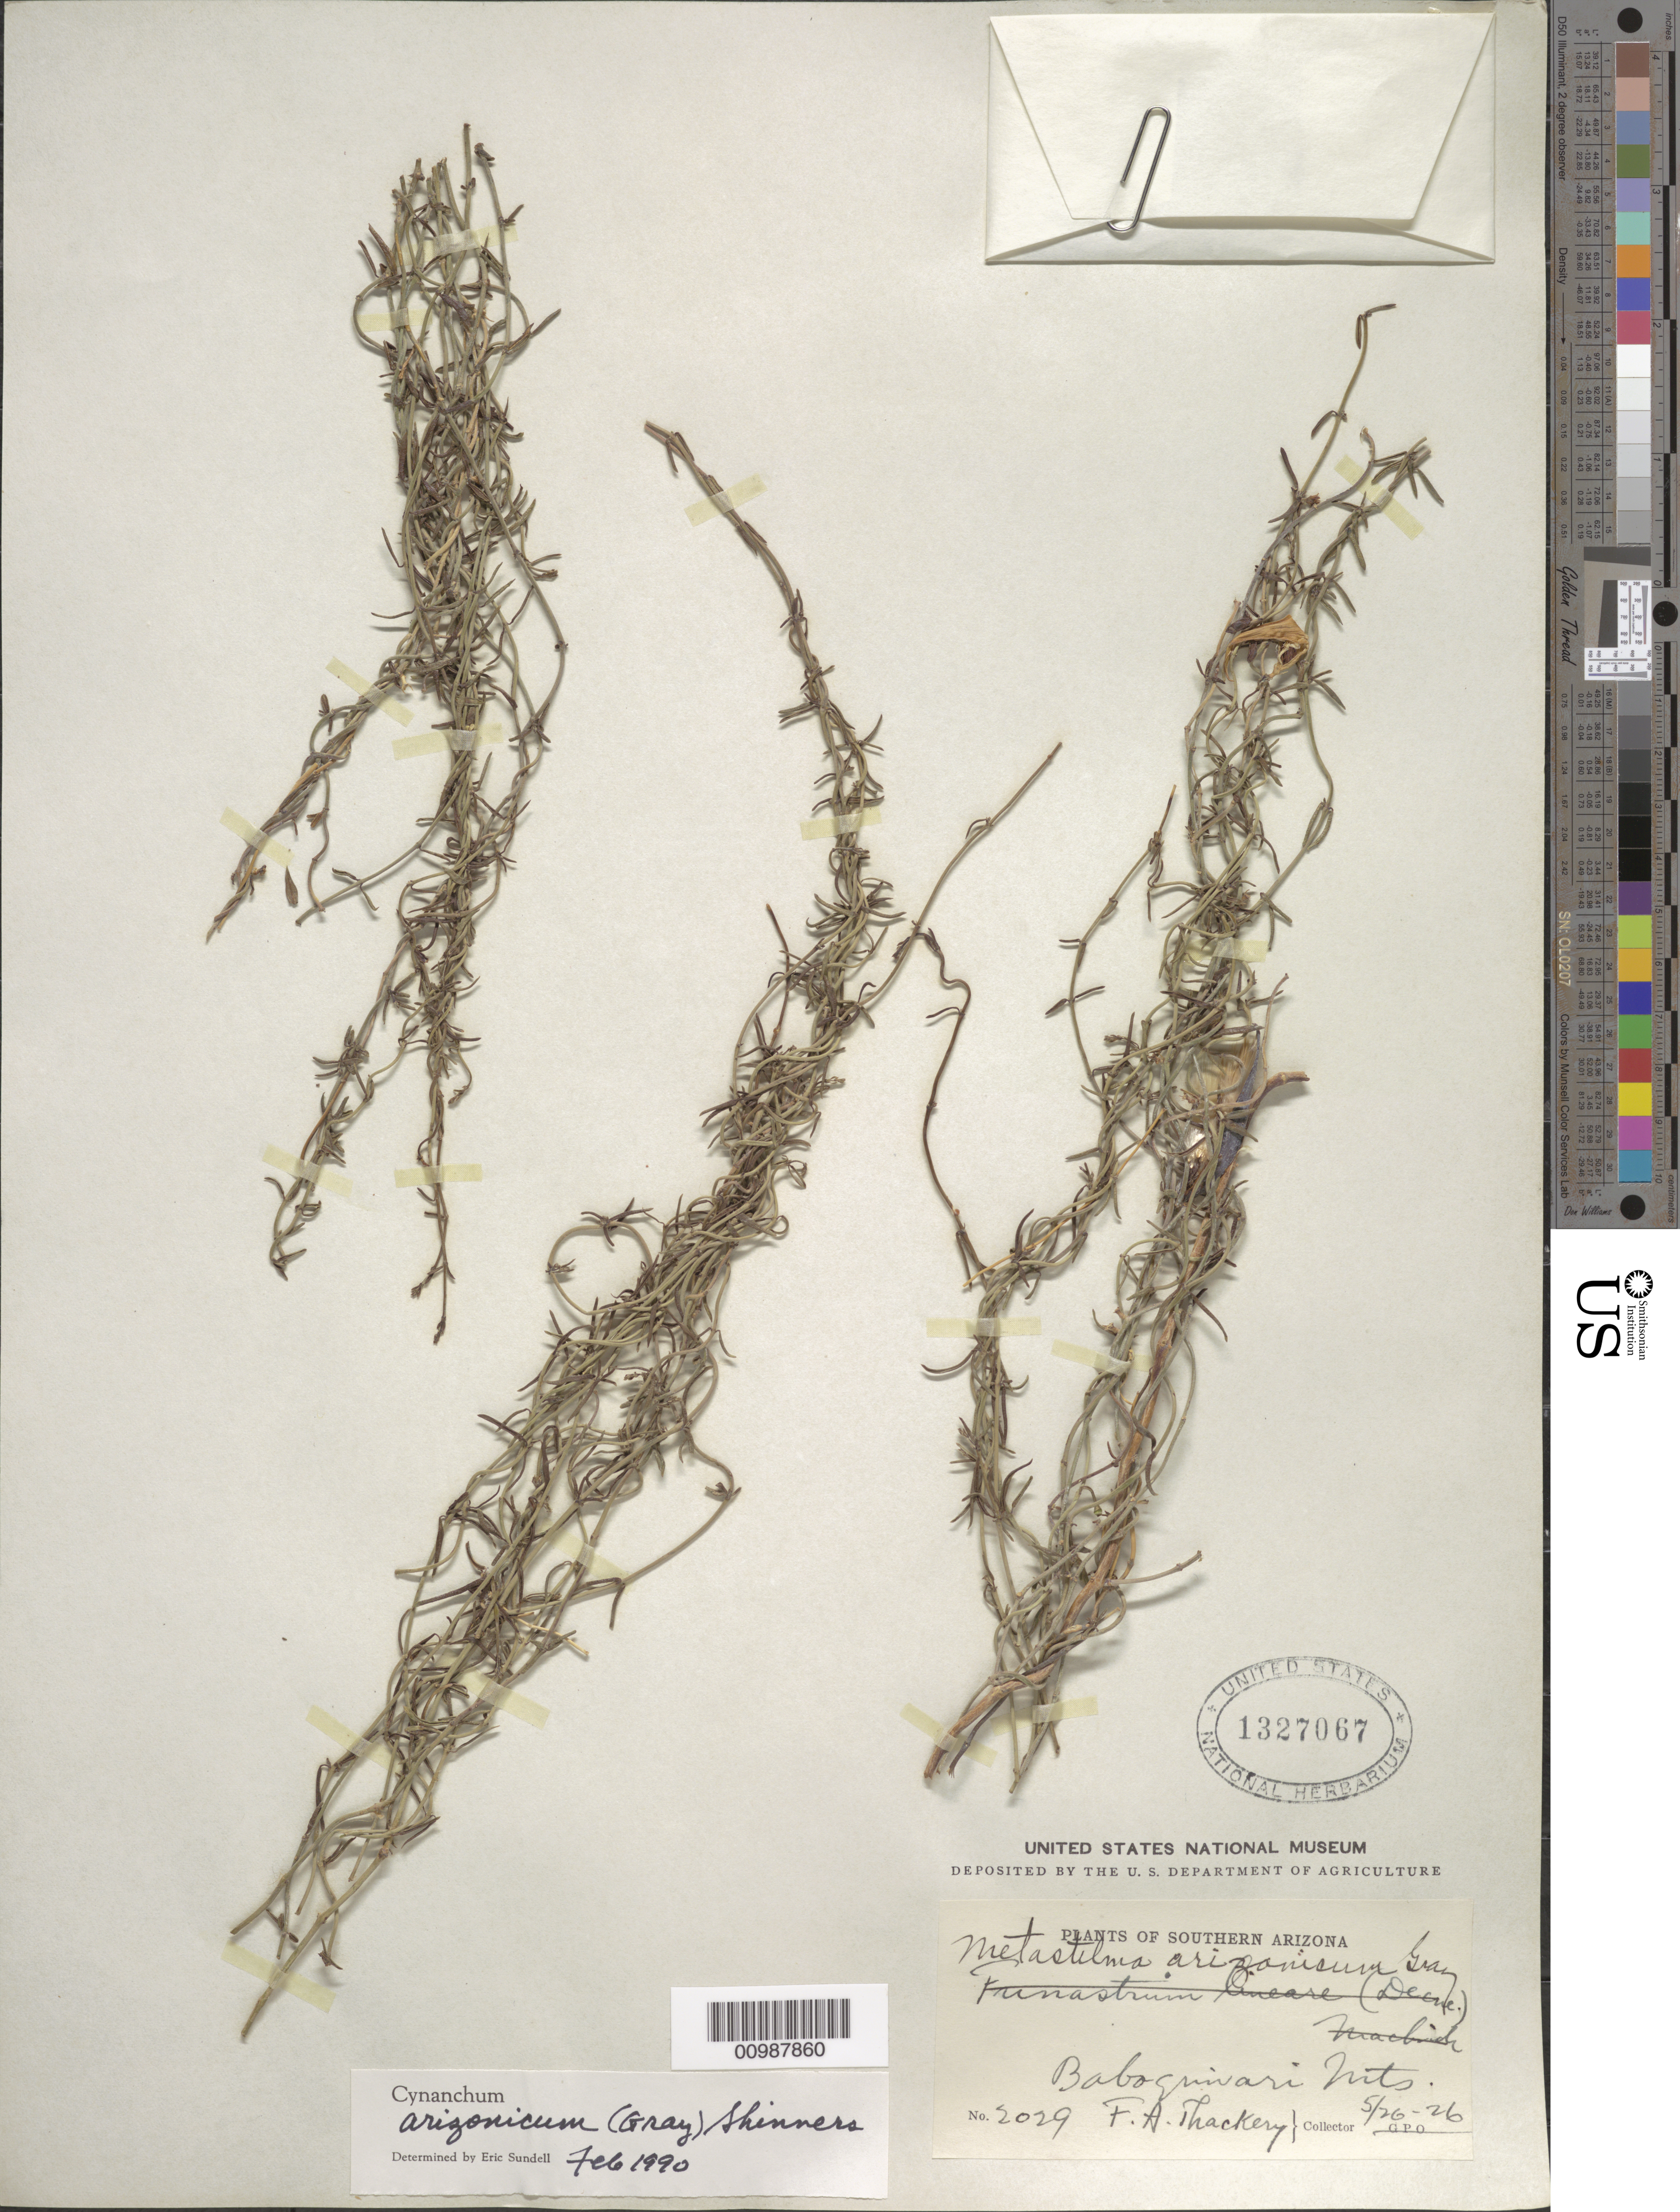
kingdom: Plantae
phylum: Tracheophyta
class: Magnoliopsida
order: Gentianales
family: Apocynaceae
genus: Cynanchum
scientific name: Cynanchum arizonicum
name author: (A. Gray) Shinners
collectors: F. Thackery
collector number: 2029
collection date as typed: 26 May 1926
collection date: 1926-05-26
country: United States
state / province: Arizona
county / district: Pima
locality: Baboquivari Mountains.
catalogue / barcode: US 1327067